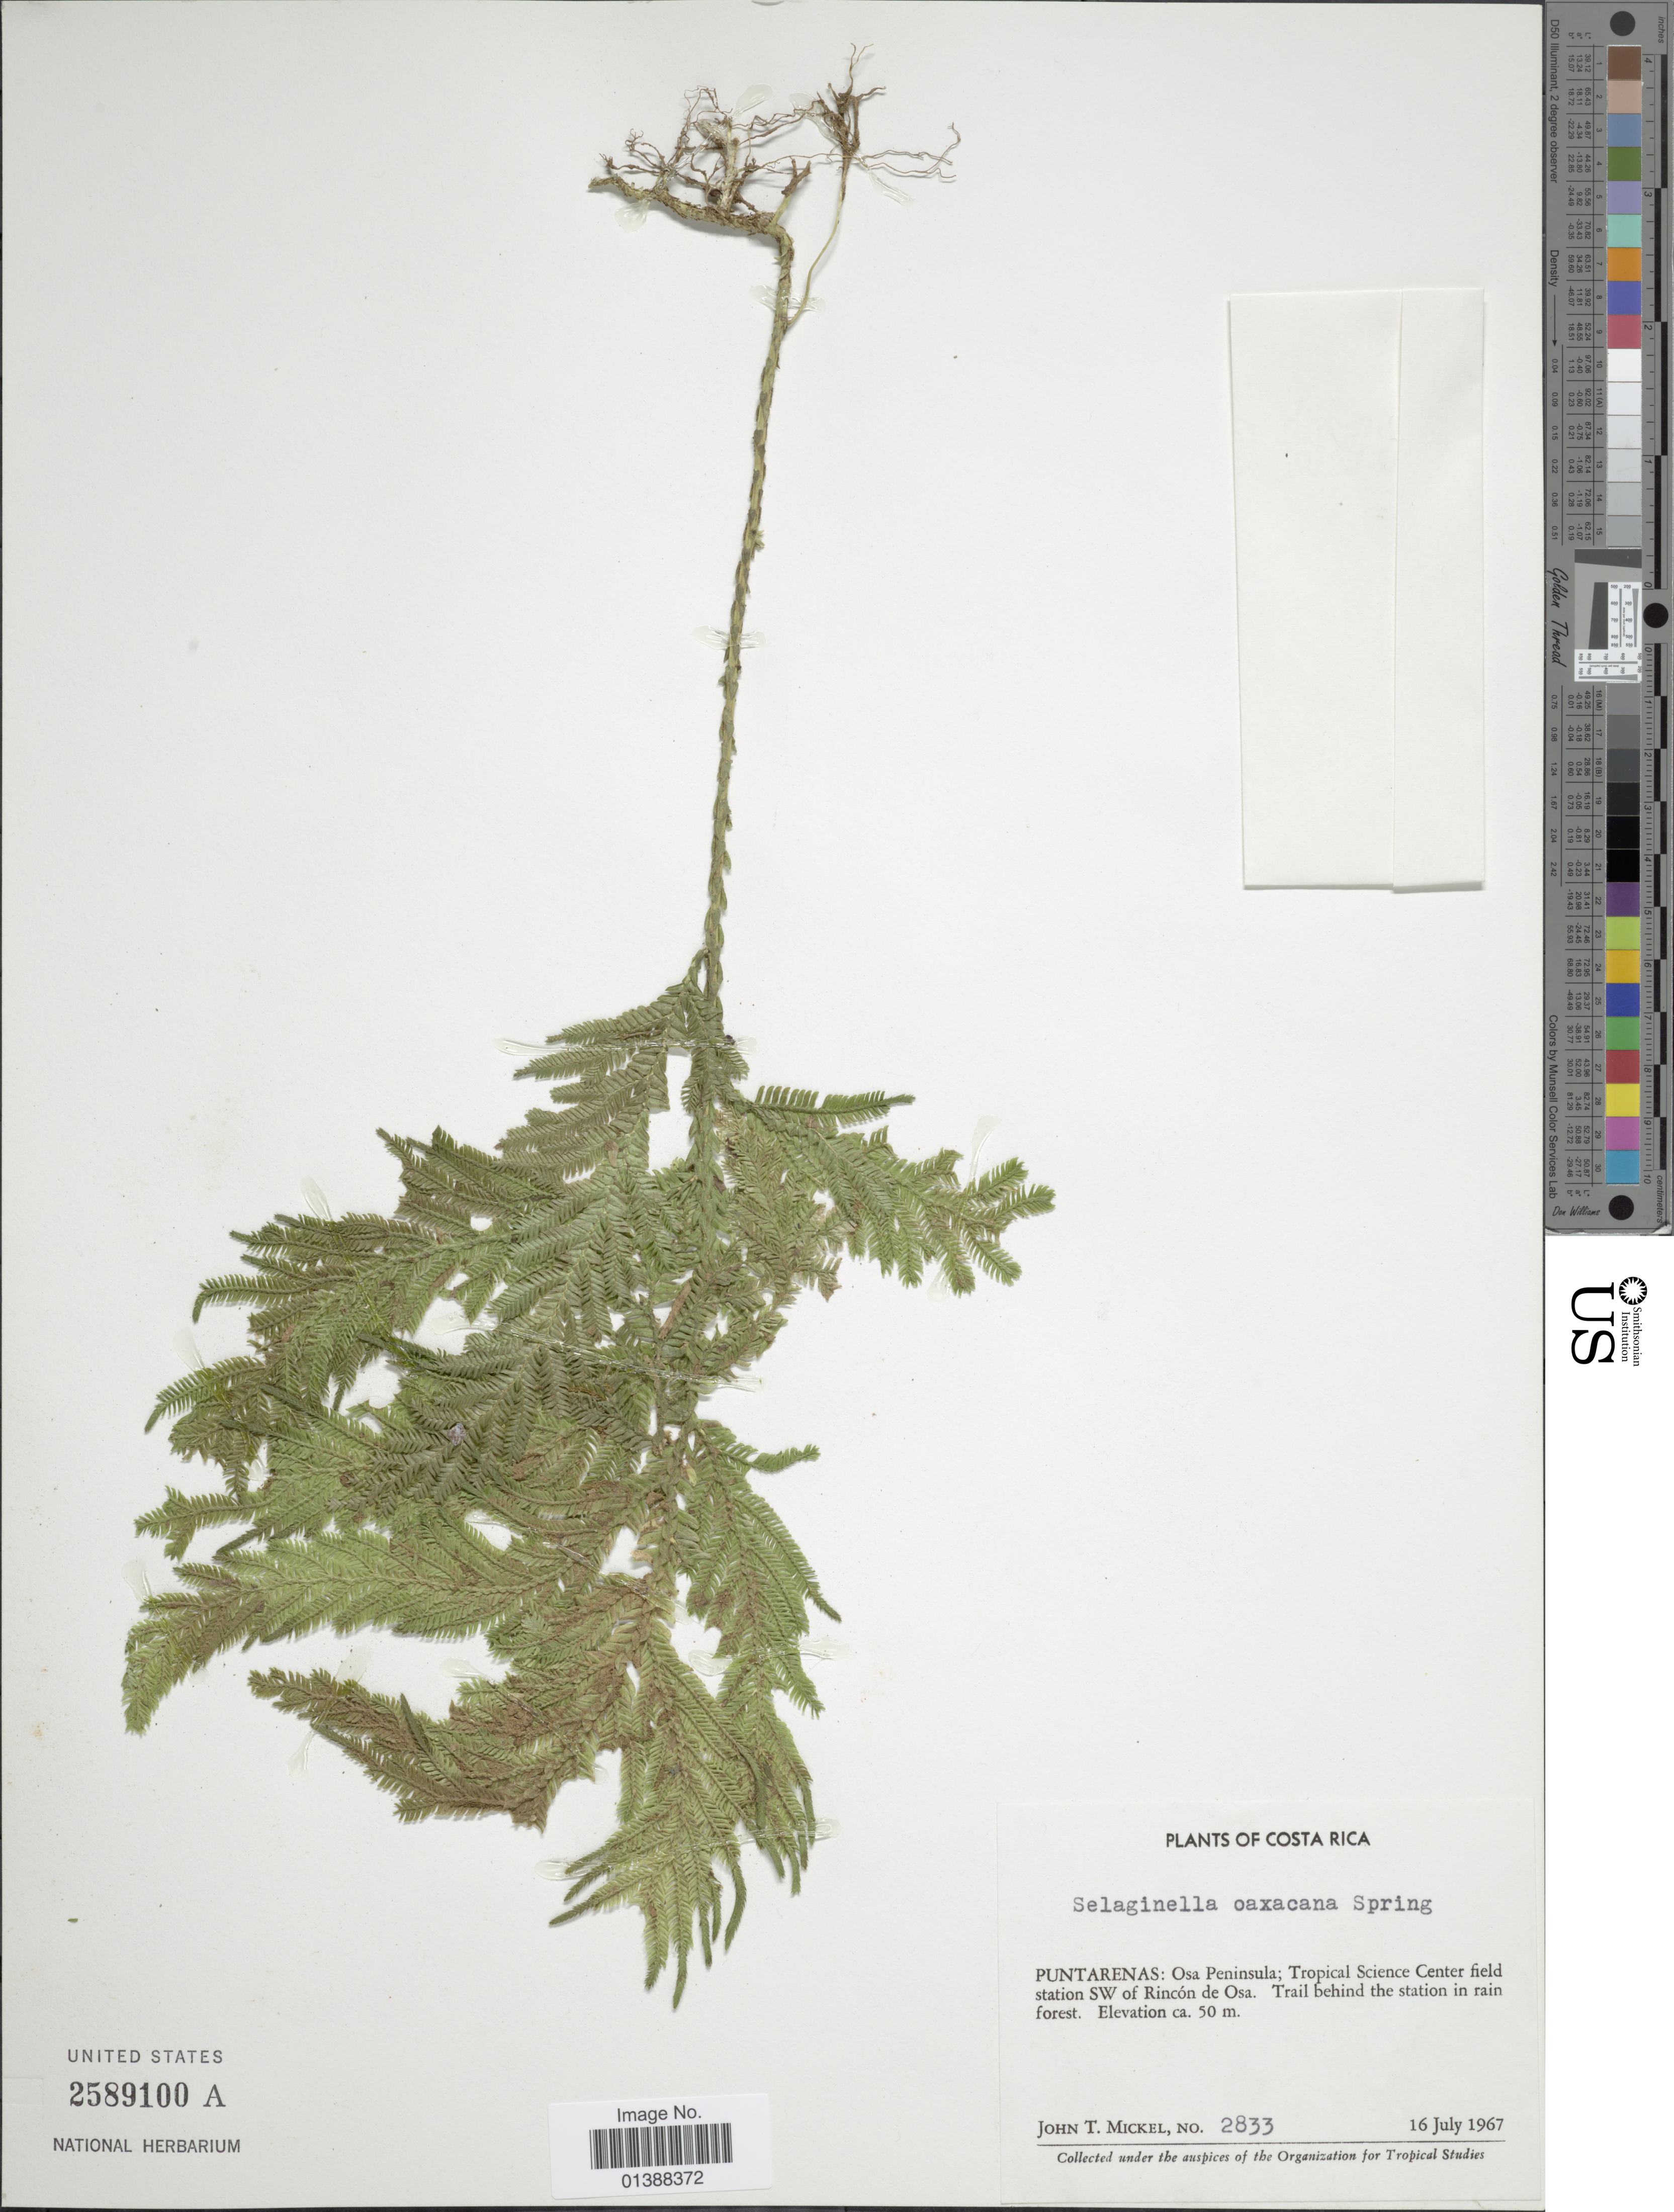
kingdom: Plantae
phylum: Tracheophyta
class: Lycopodiopsida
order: Selaginellales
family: Selaginellaceae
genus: Selaginella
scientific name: Selaginella oaxacana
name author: Spring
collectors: J. T. Mickel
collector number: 2833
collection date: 1967-07-16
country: Costa Rica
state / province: Puntarenas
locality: Osa Peninsula; Tropical Science Center field station SW of Rincón de Osa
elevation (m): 50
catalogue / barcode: US 2589100A